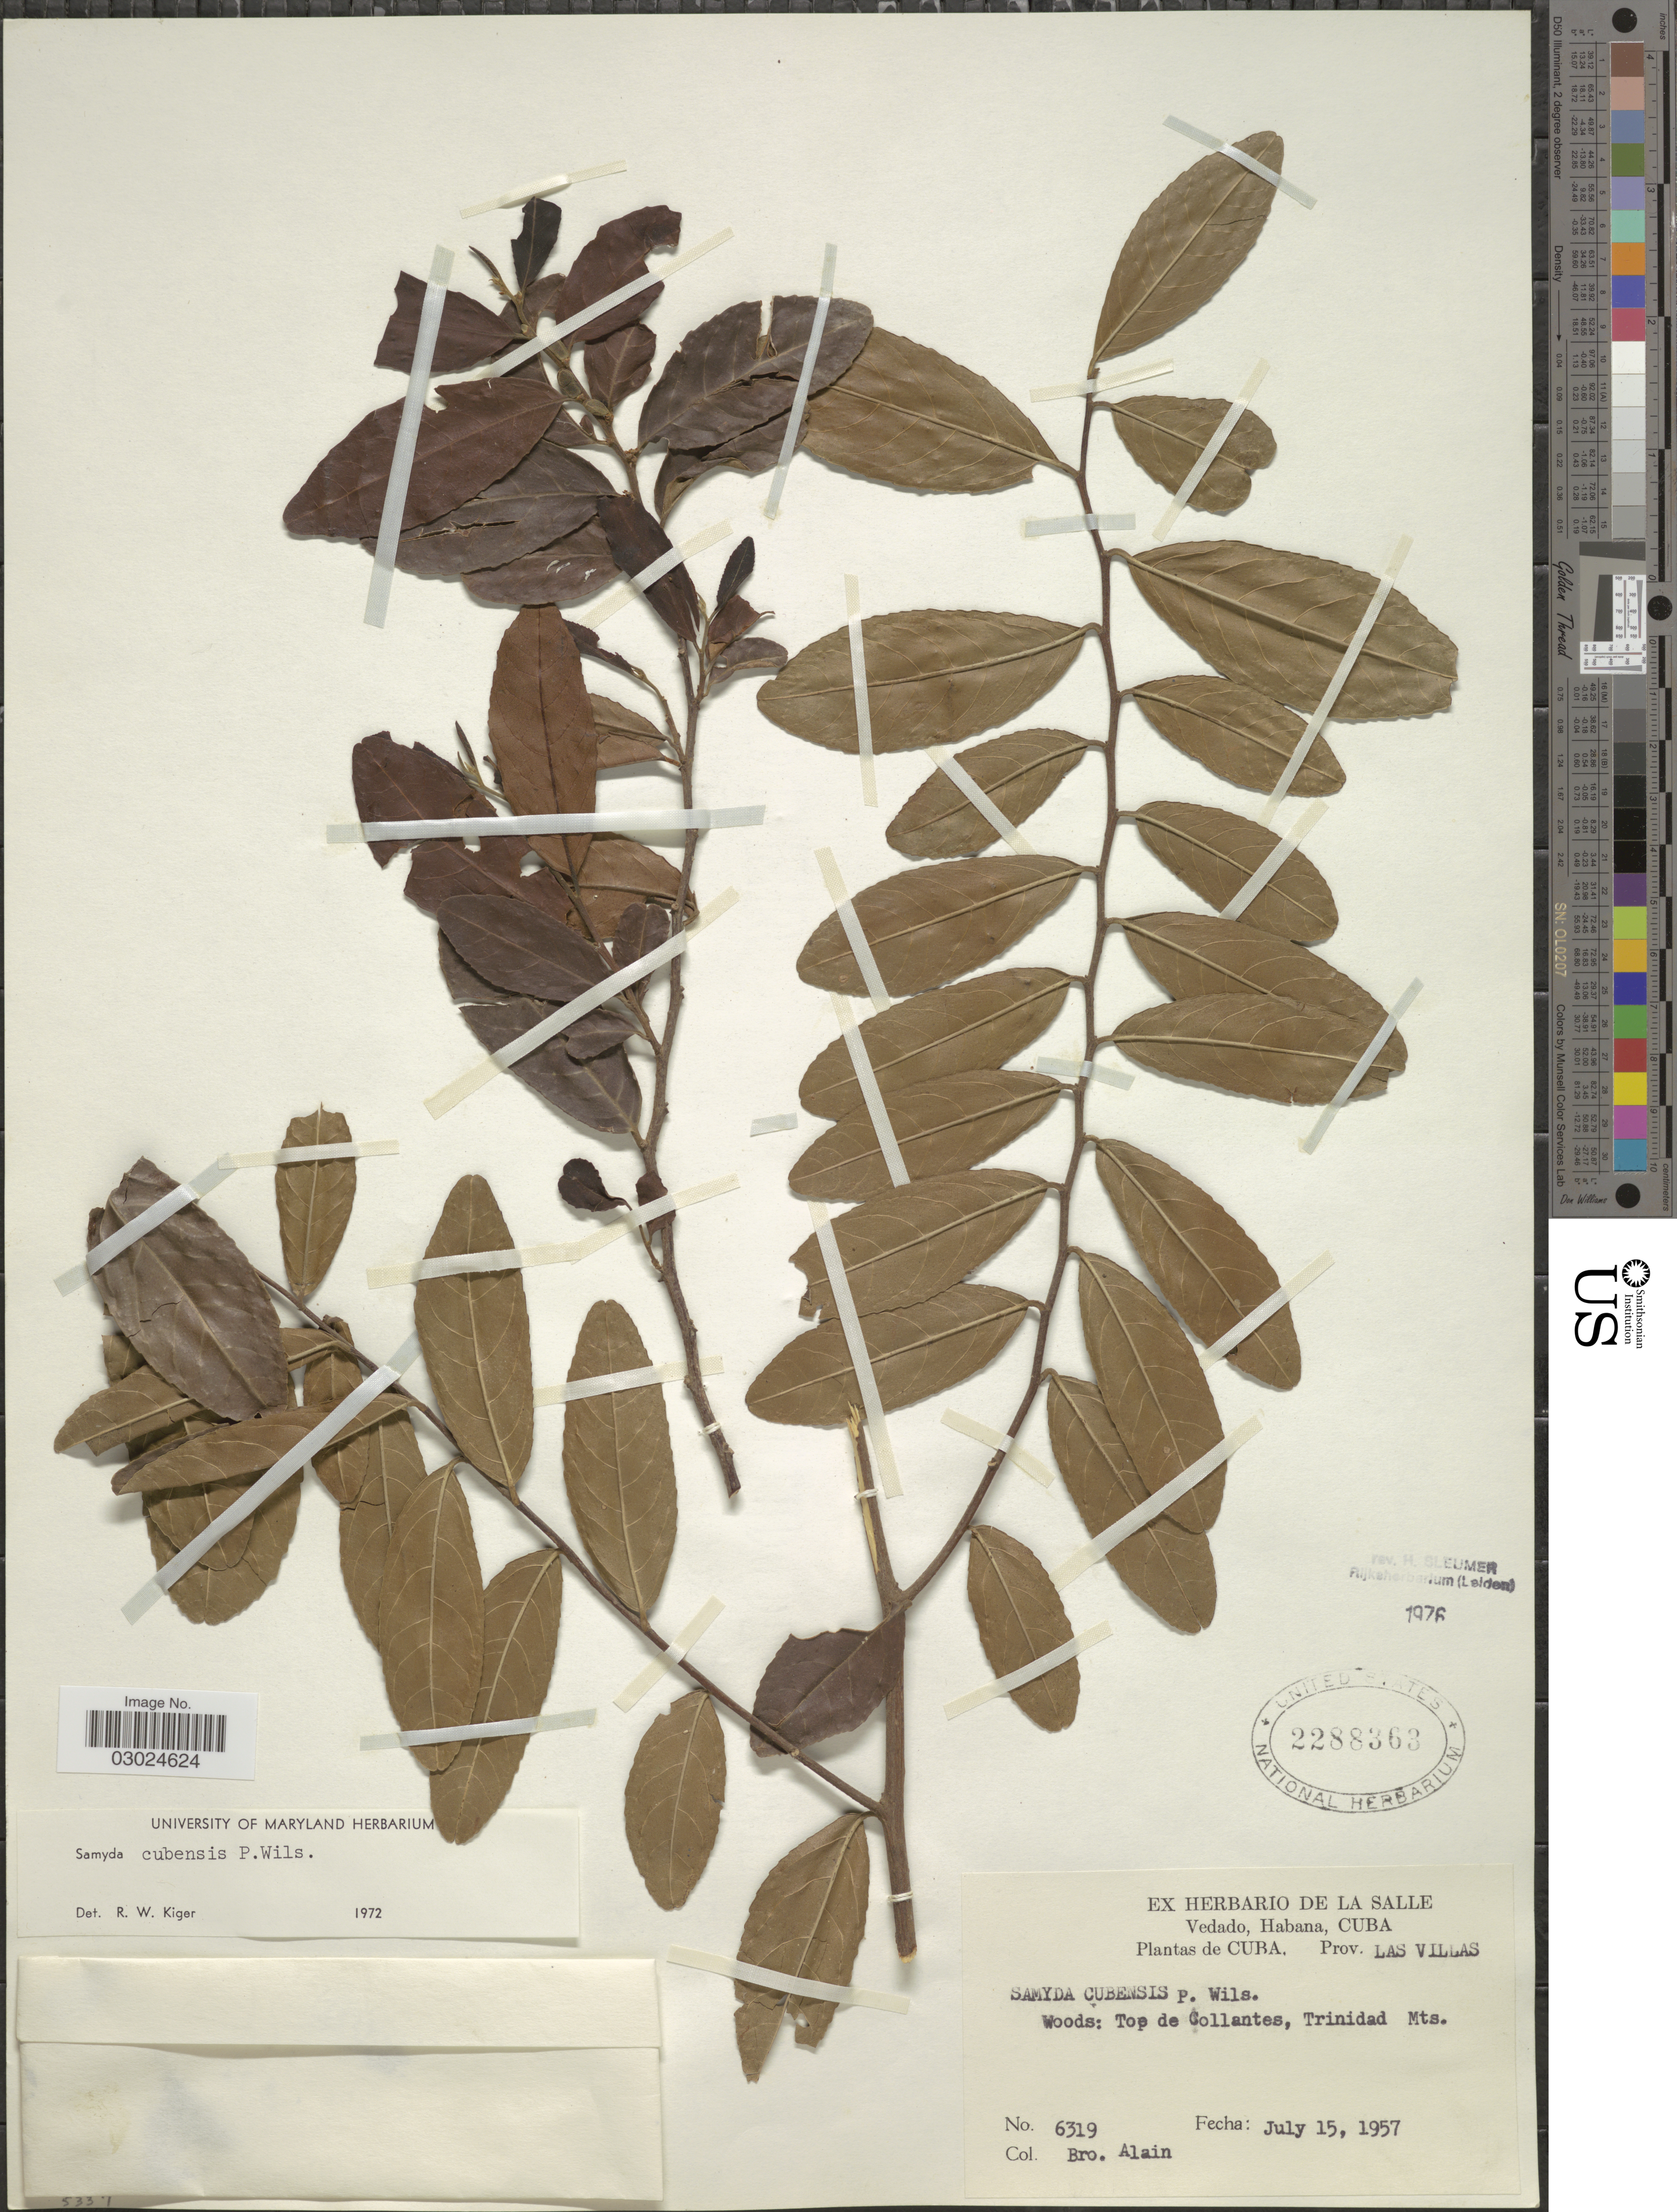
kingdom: Plantae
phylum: Tracheophyta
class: Magnoliopsida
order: Malpighiales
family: Salicaceae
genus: Casearia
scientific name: Casearia lunana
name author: (P. Wilson) Greuter & R. Rankin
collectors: A. H. Liogier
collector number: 6319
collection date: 1957-07-15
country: Cuba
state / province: Las Villas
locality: Top de Collantes, Trinidad Mts.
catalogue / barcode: US 2288363